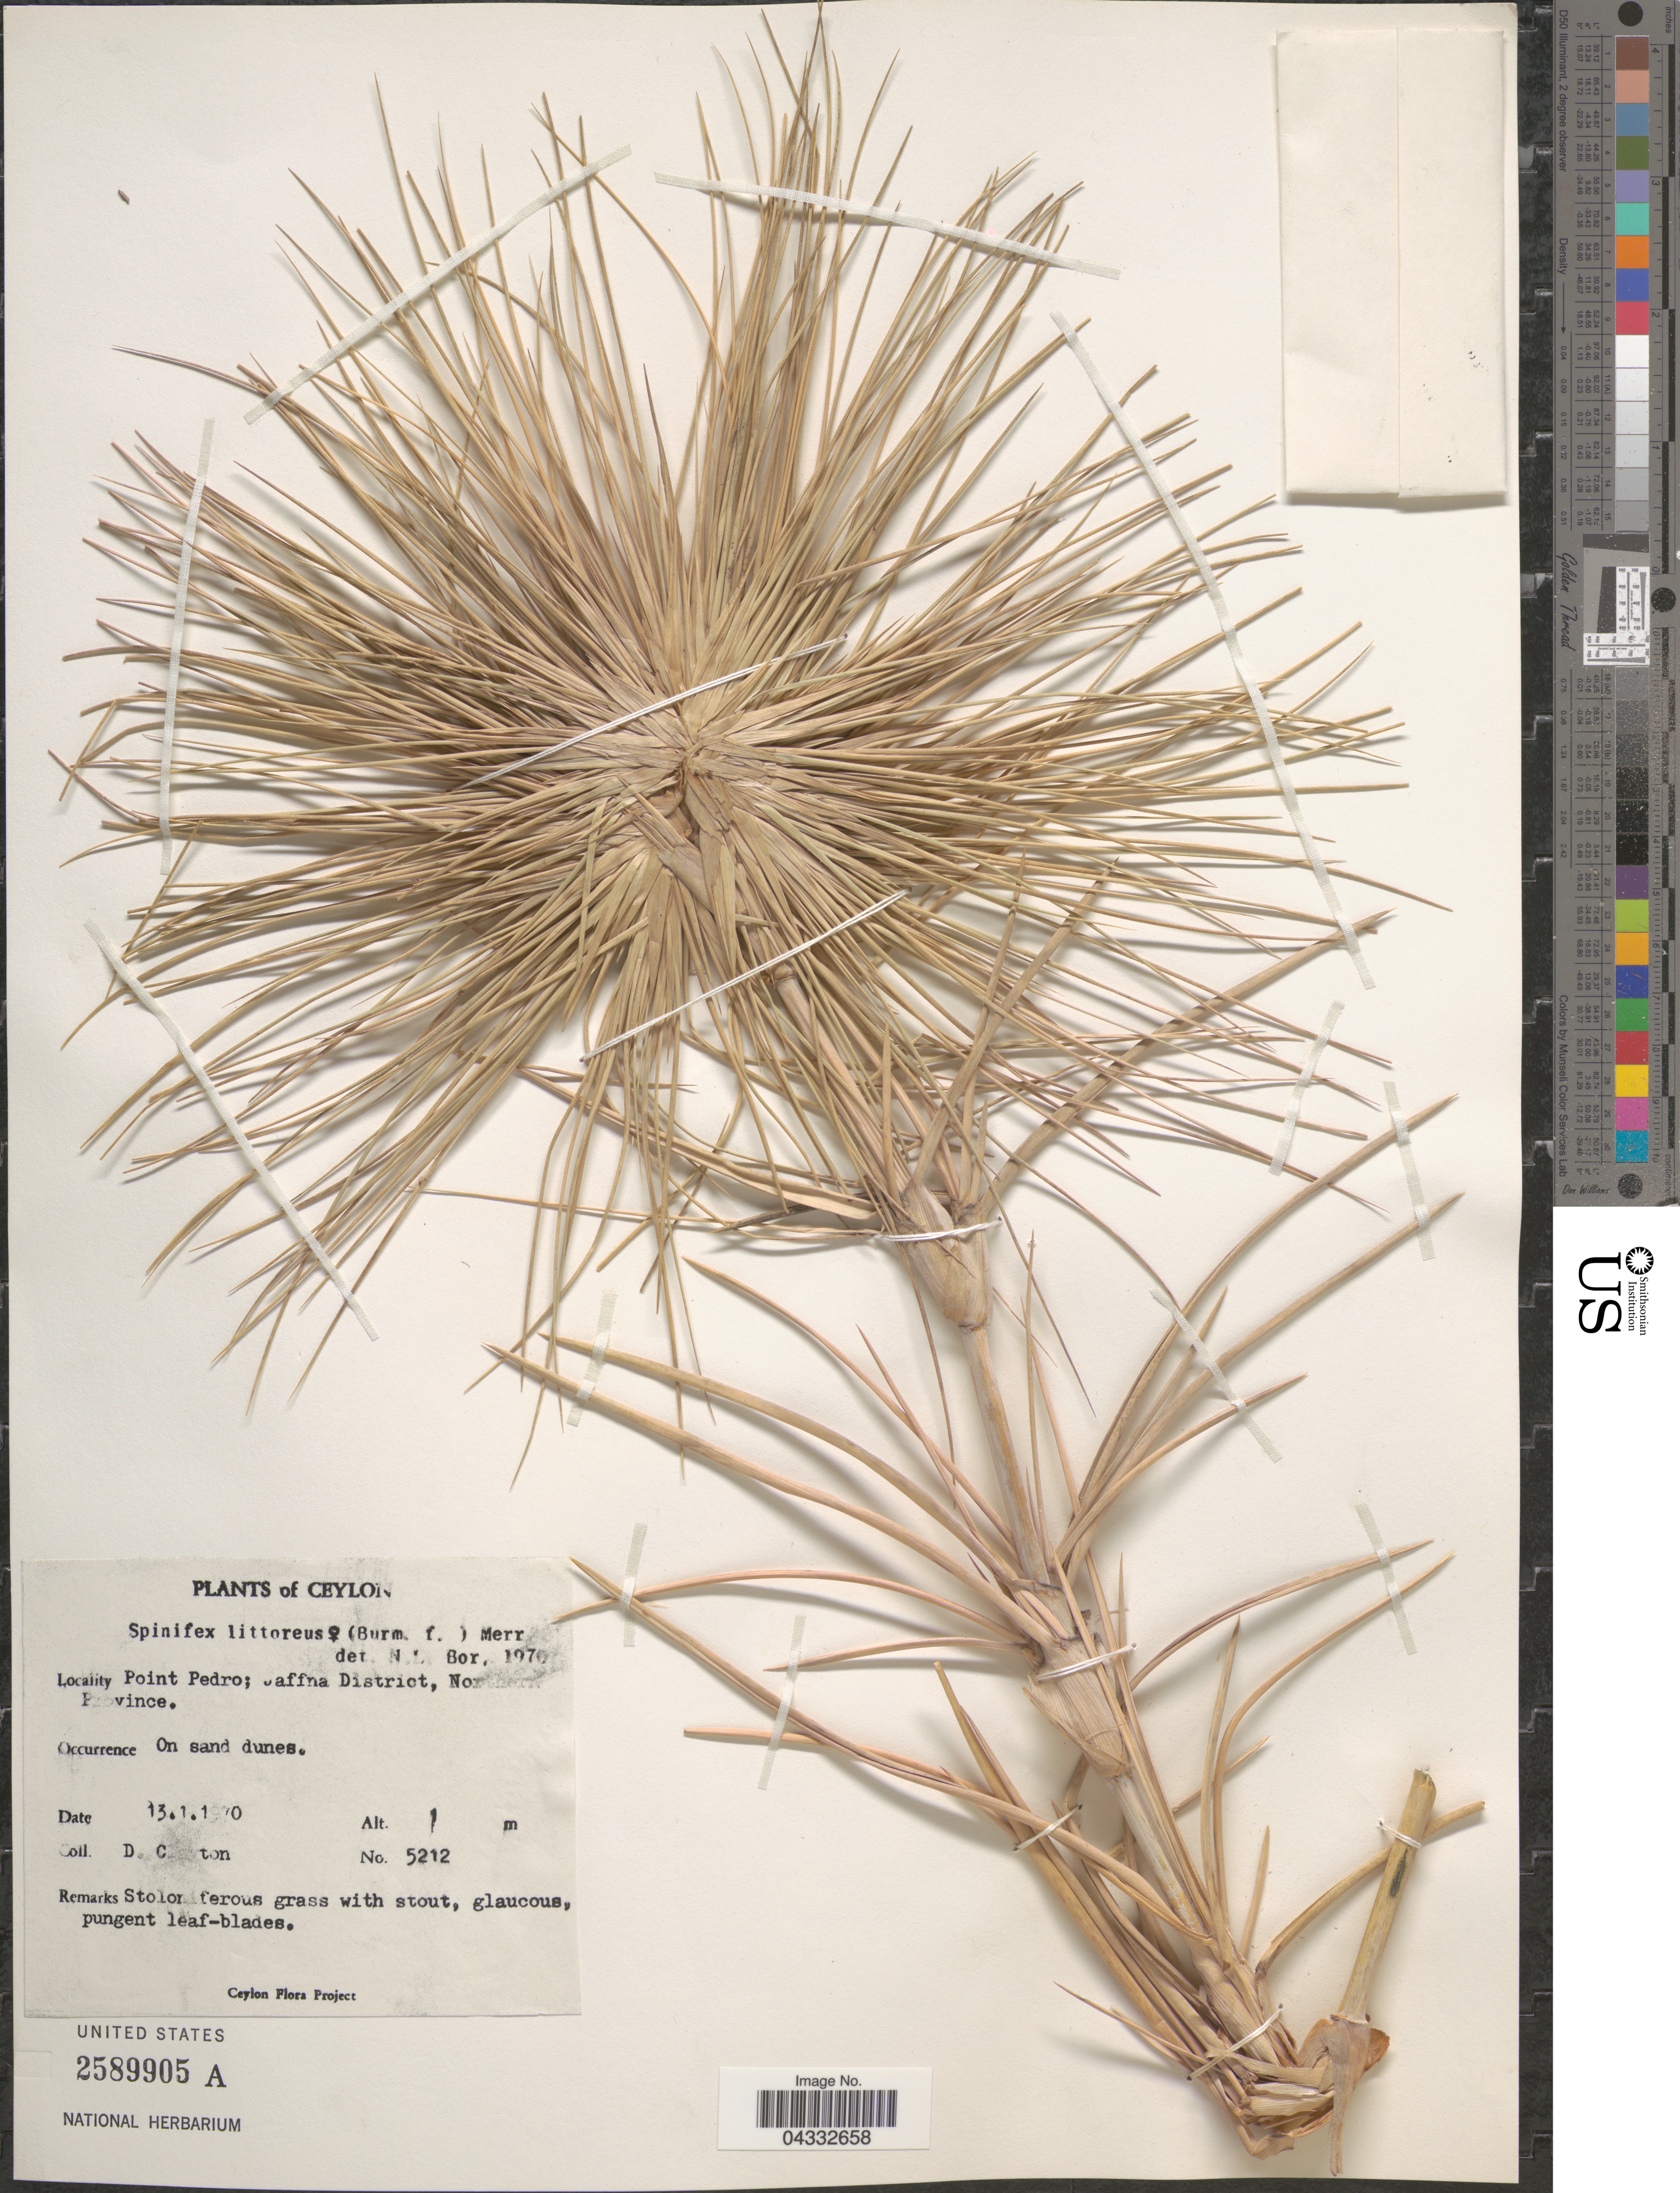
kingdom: Plantae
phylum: Tracheophyta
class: Liliopsida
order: Poales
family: Poaceae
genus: Spinifex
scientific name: Spinifex littoreus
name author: (Burm. f.) Merr.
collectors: D. Clayton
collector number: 5212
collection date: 1970-01-13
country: Sri Lanka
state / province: Northern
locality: Ceylon. Point Pedro; Jaffna District.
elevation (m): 1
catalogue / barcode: US 2589905A